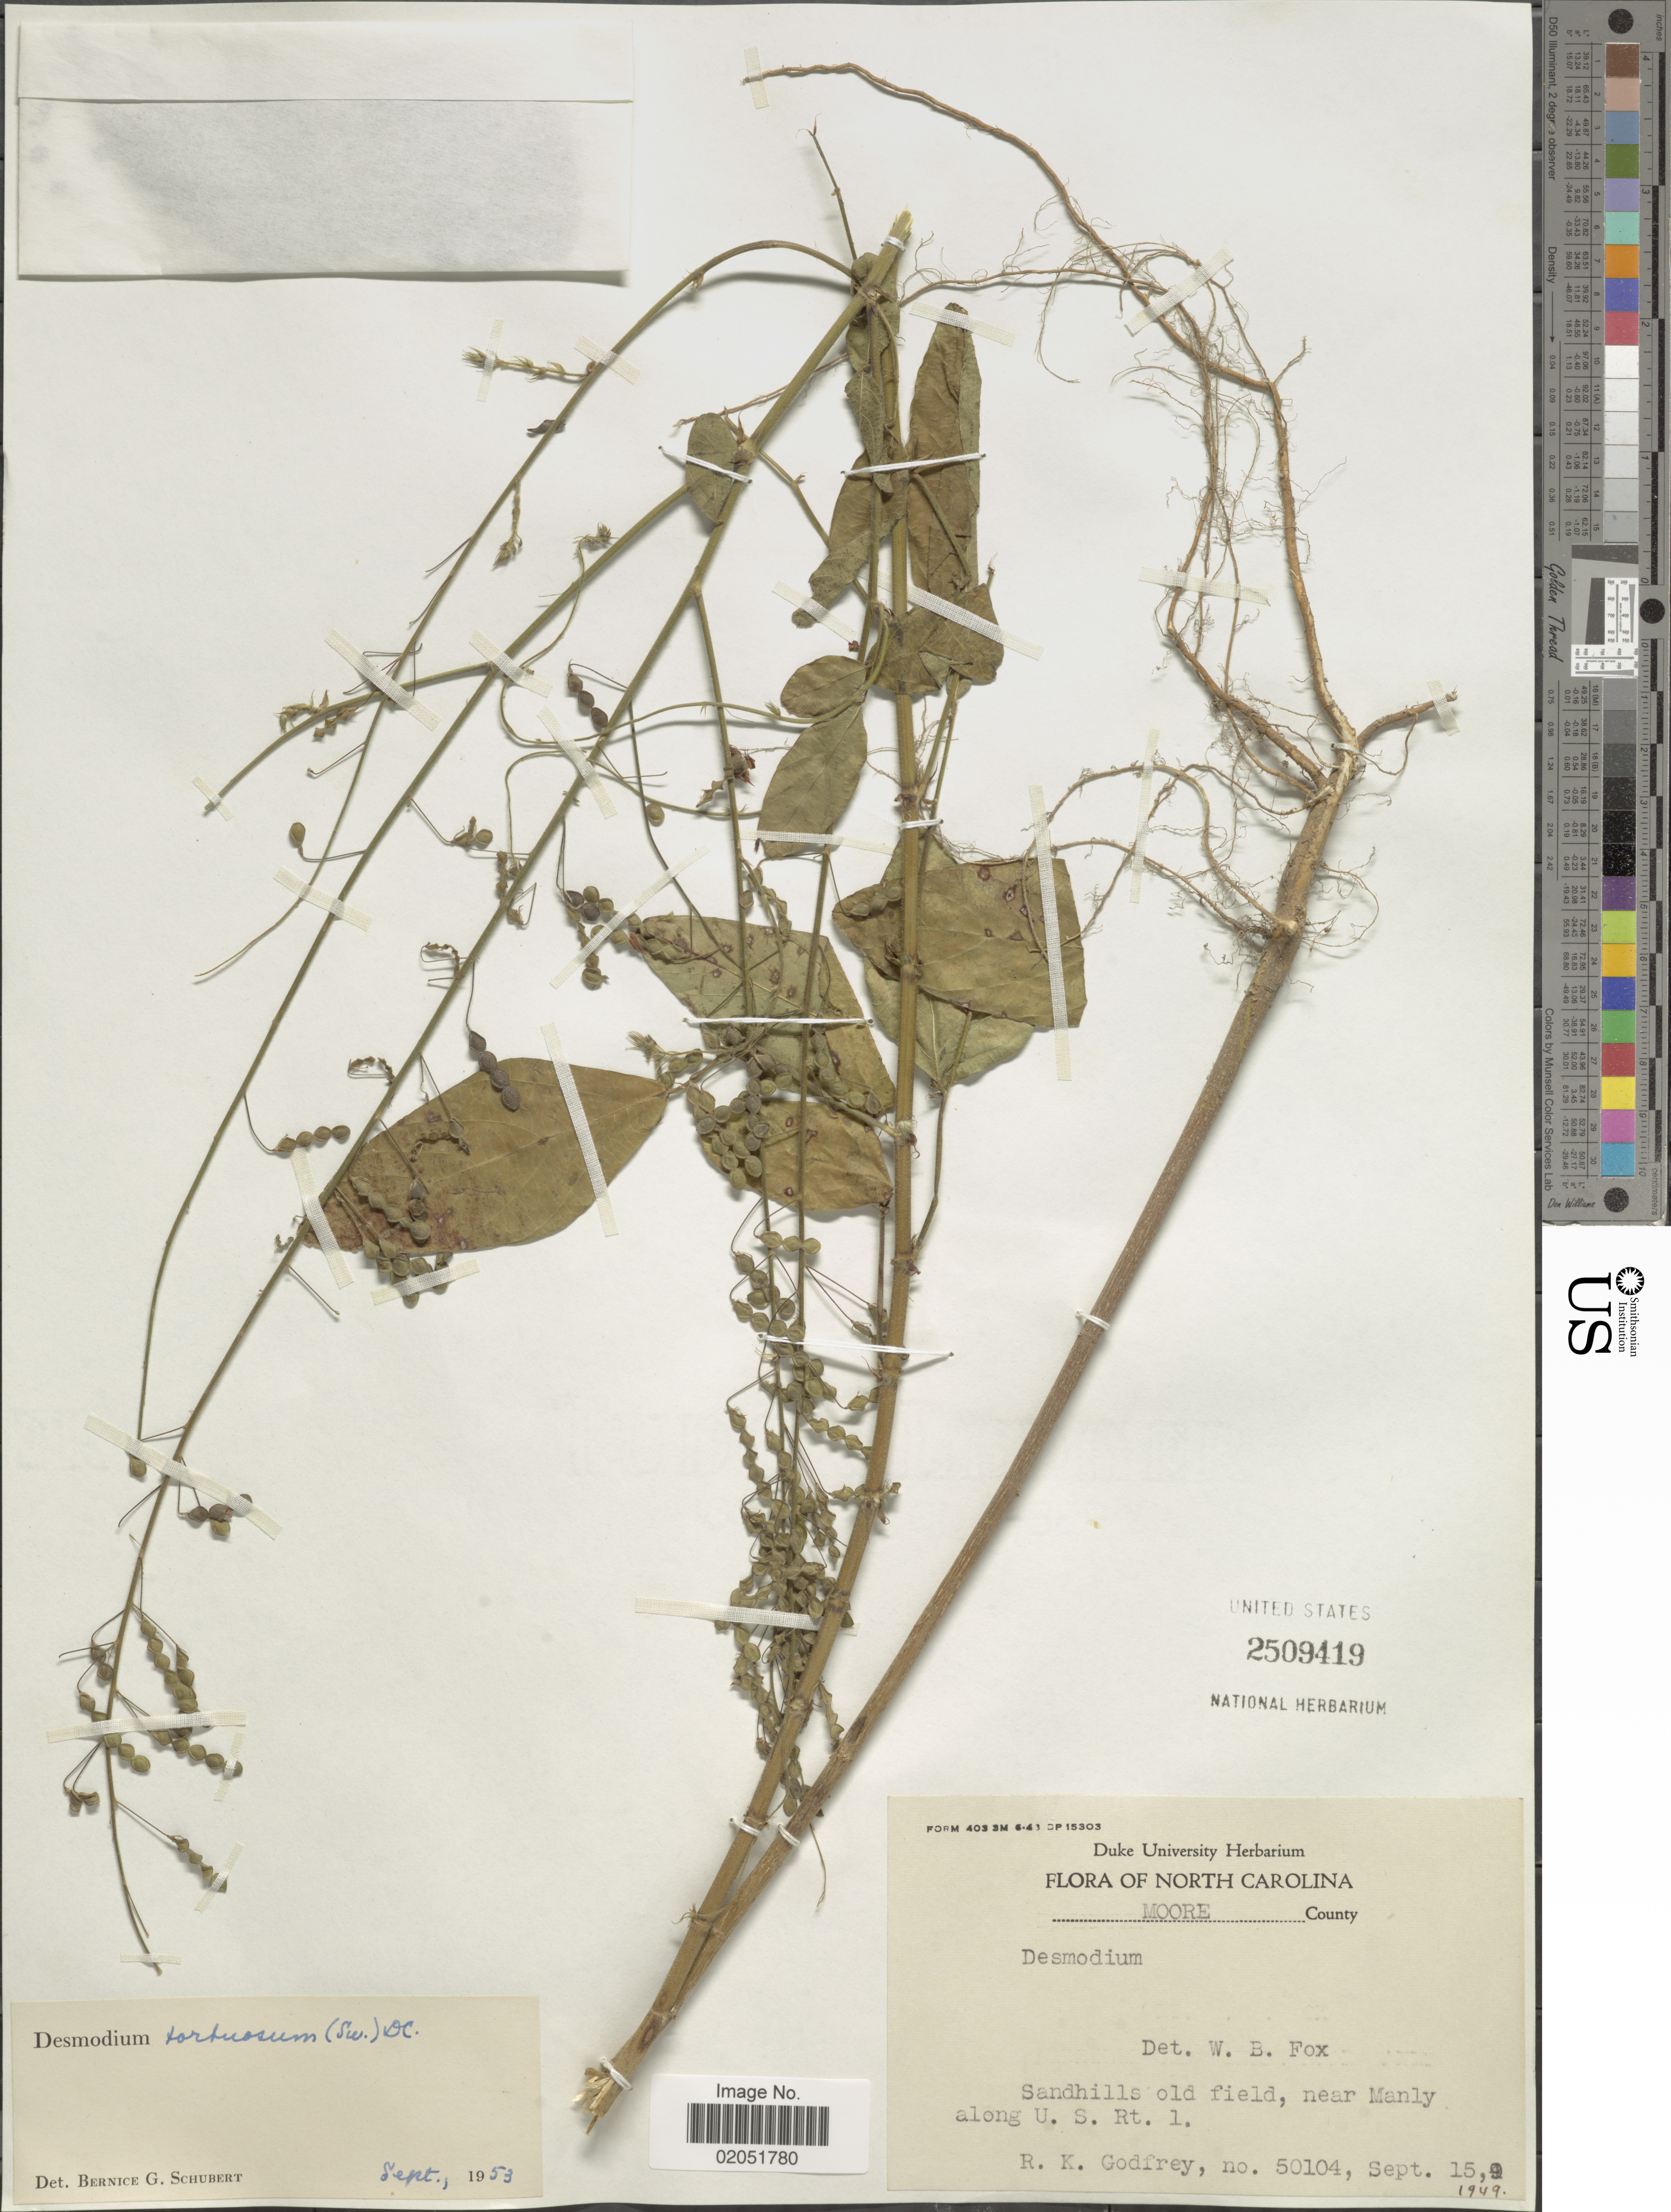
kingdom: Plantae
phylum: Tracheophyta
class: Magnoliopsida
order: Fabales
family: Fabaceae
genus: Desmodium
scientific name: Desmodium tortuosum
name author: (Sw.) DC.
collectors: R. K. Godfrey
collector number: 50104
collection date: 1949-09-15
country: United States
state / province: North Carolina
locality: North Carolina, Sandhills olf field, near Manly along U.S. Rt. 1.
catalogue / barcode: US 2509419